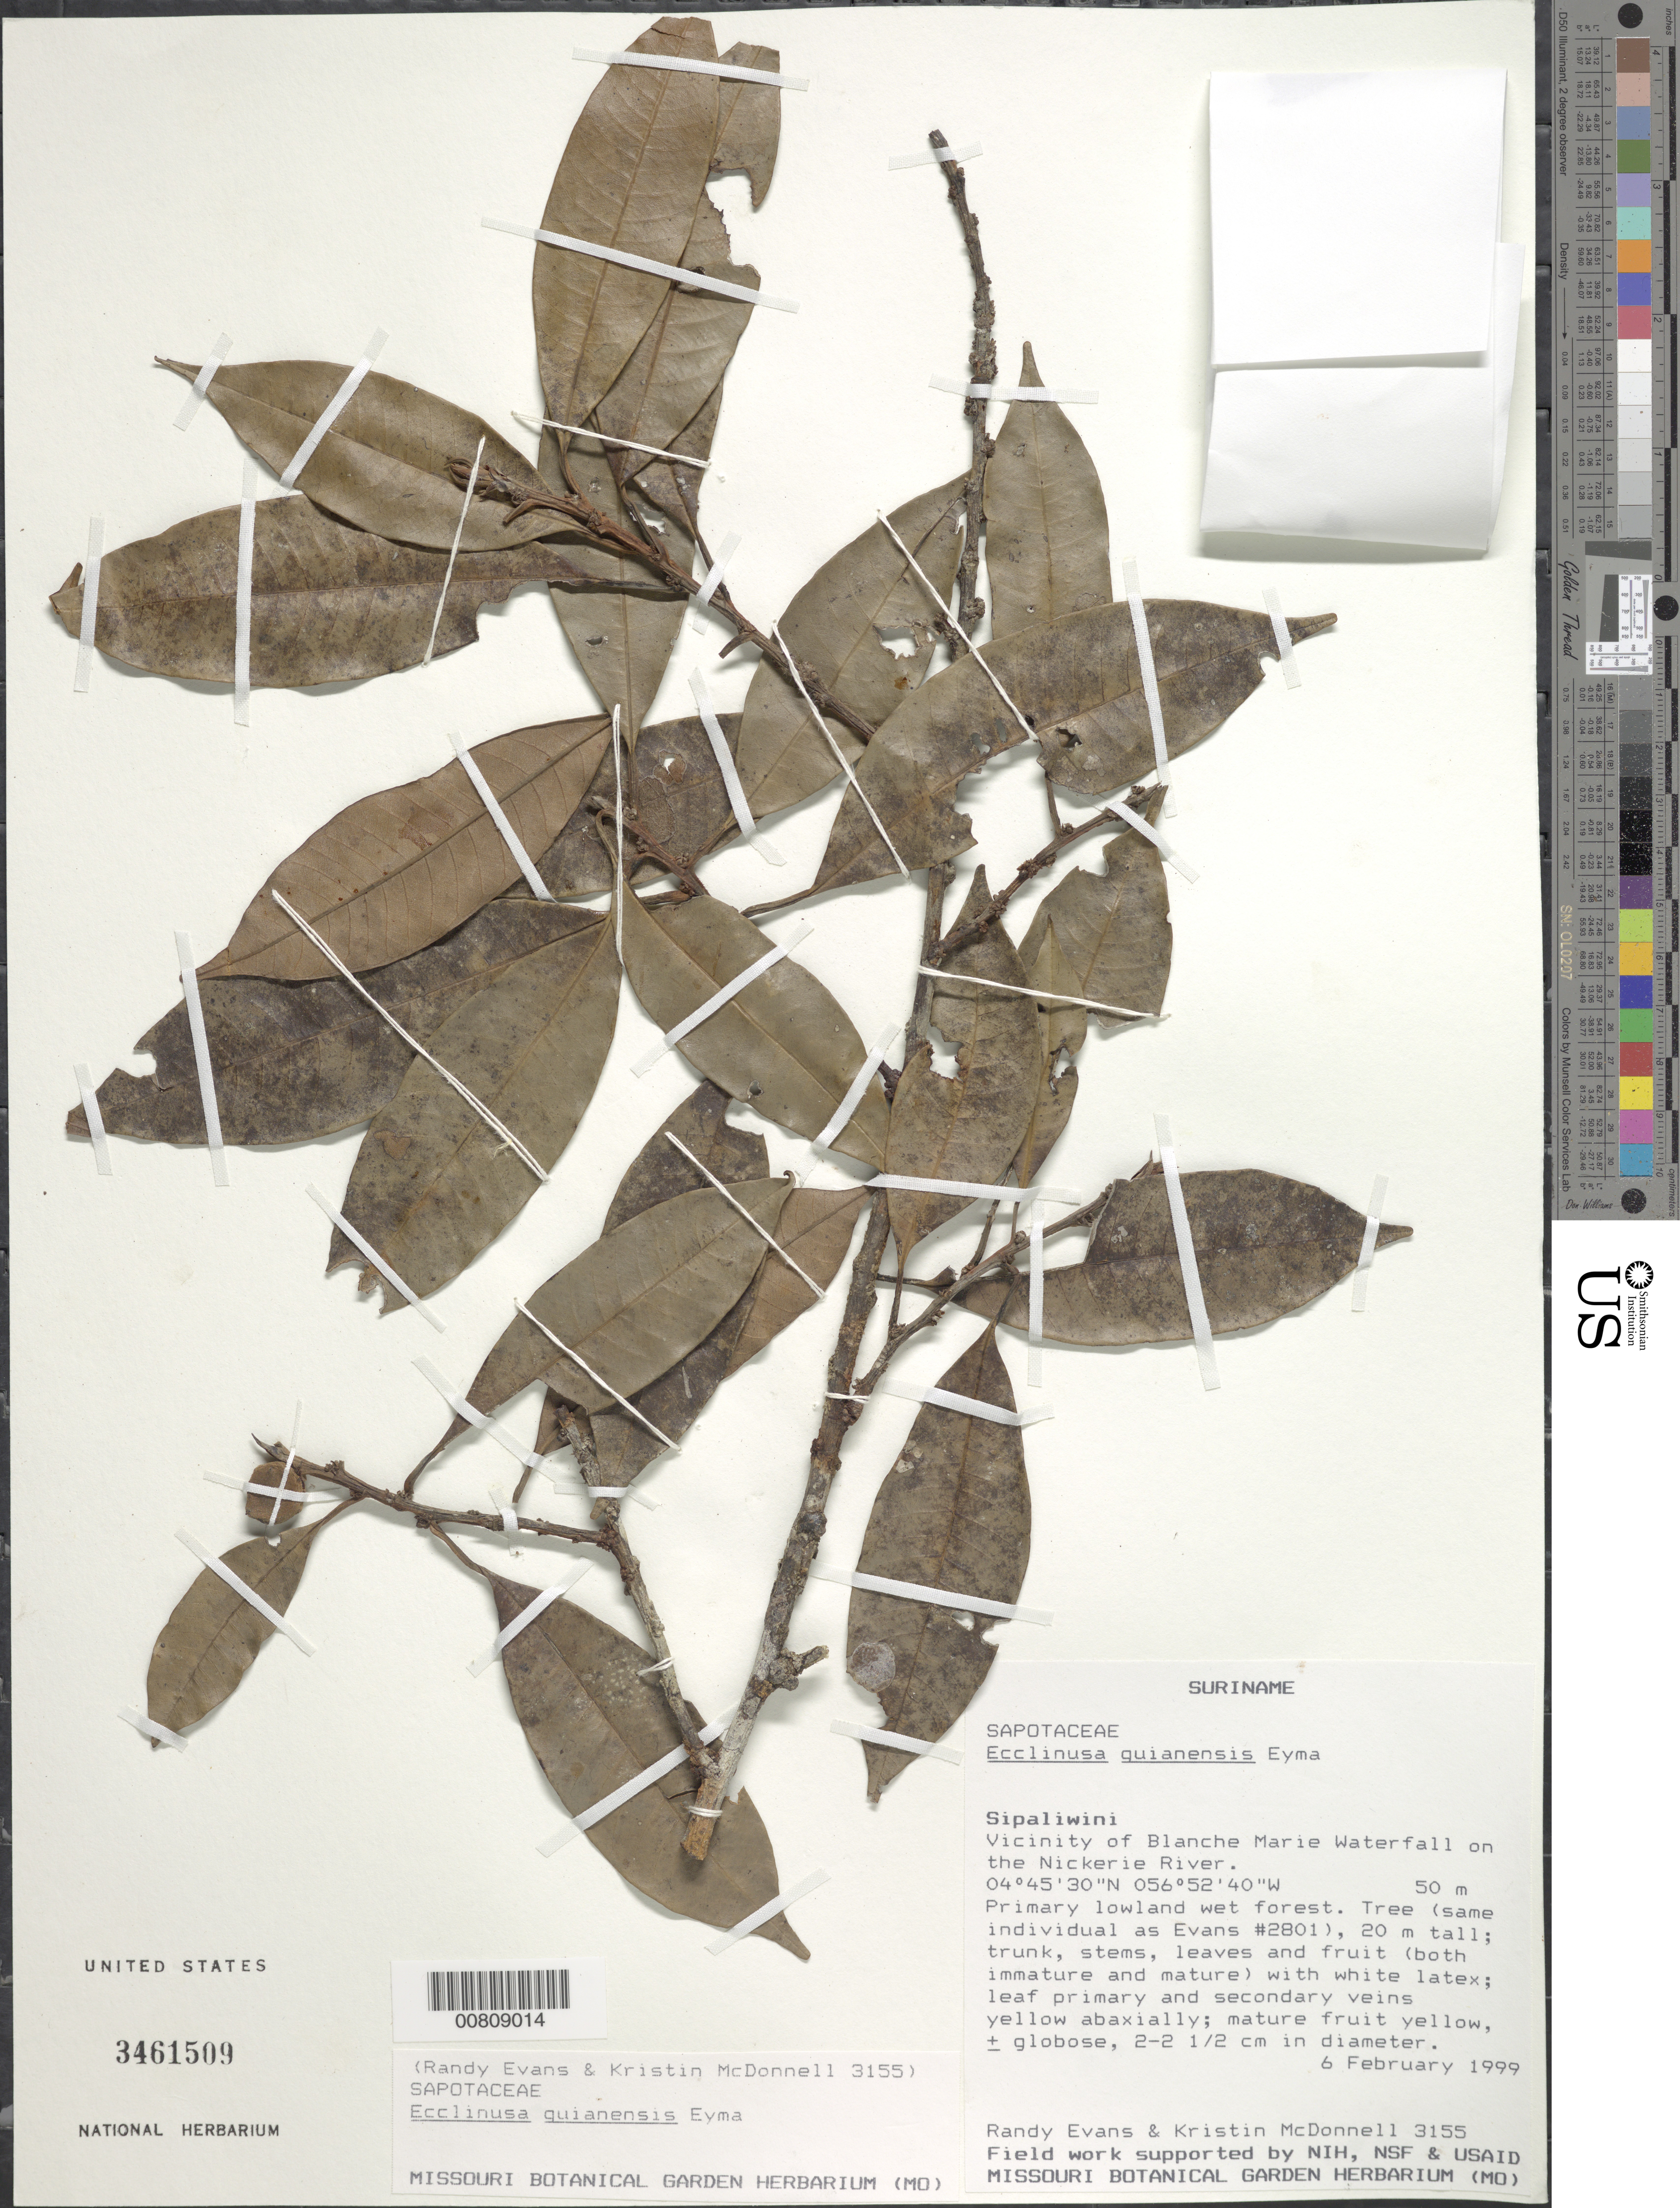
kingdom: Plantae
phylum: Tracheophyta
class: Magnoliopsida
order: Ericales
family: Sapotaceae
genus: Ecclinusa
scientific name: Ecclinusa guianensis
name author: Eyma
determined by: Pennington, T. D., (K)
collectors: R. Evans & K. McDonnell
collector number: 3155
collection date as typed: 6-Feb-99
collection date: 1999-02-06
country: Suriname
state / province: Sipaliwini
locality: Blanche Marie Waterfall, vic., on Nickerie R.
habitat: Primary lowland forest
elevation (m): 50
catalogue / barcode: US 3461509